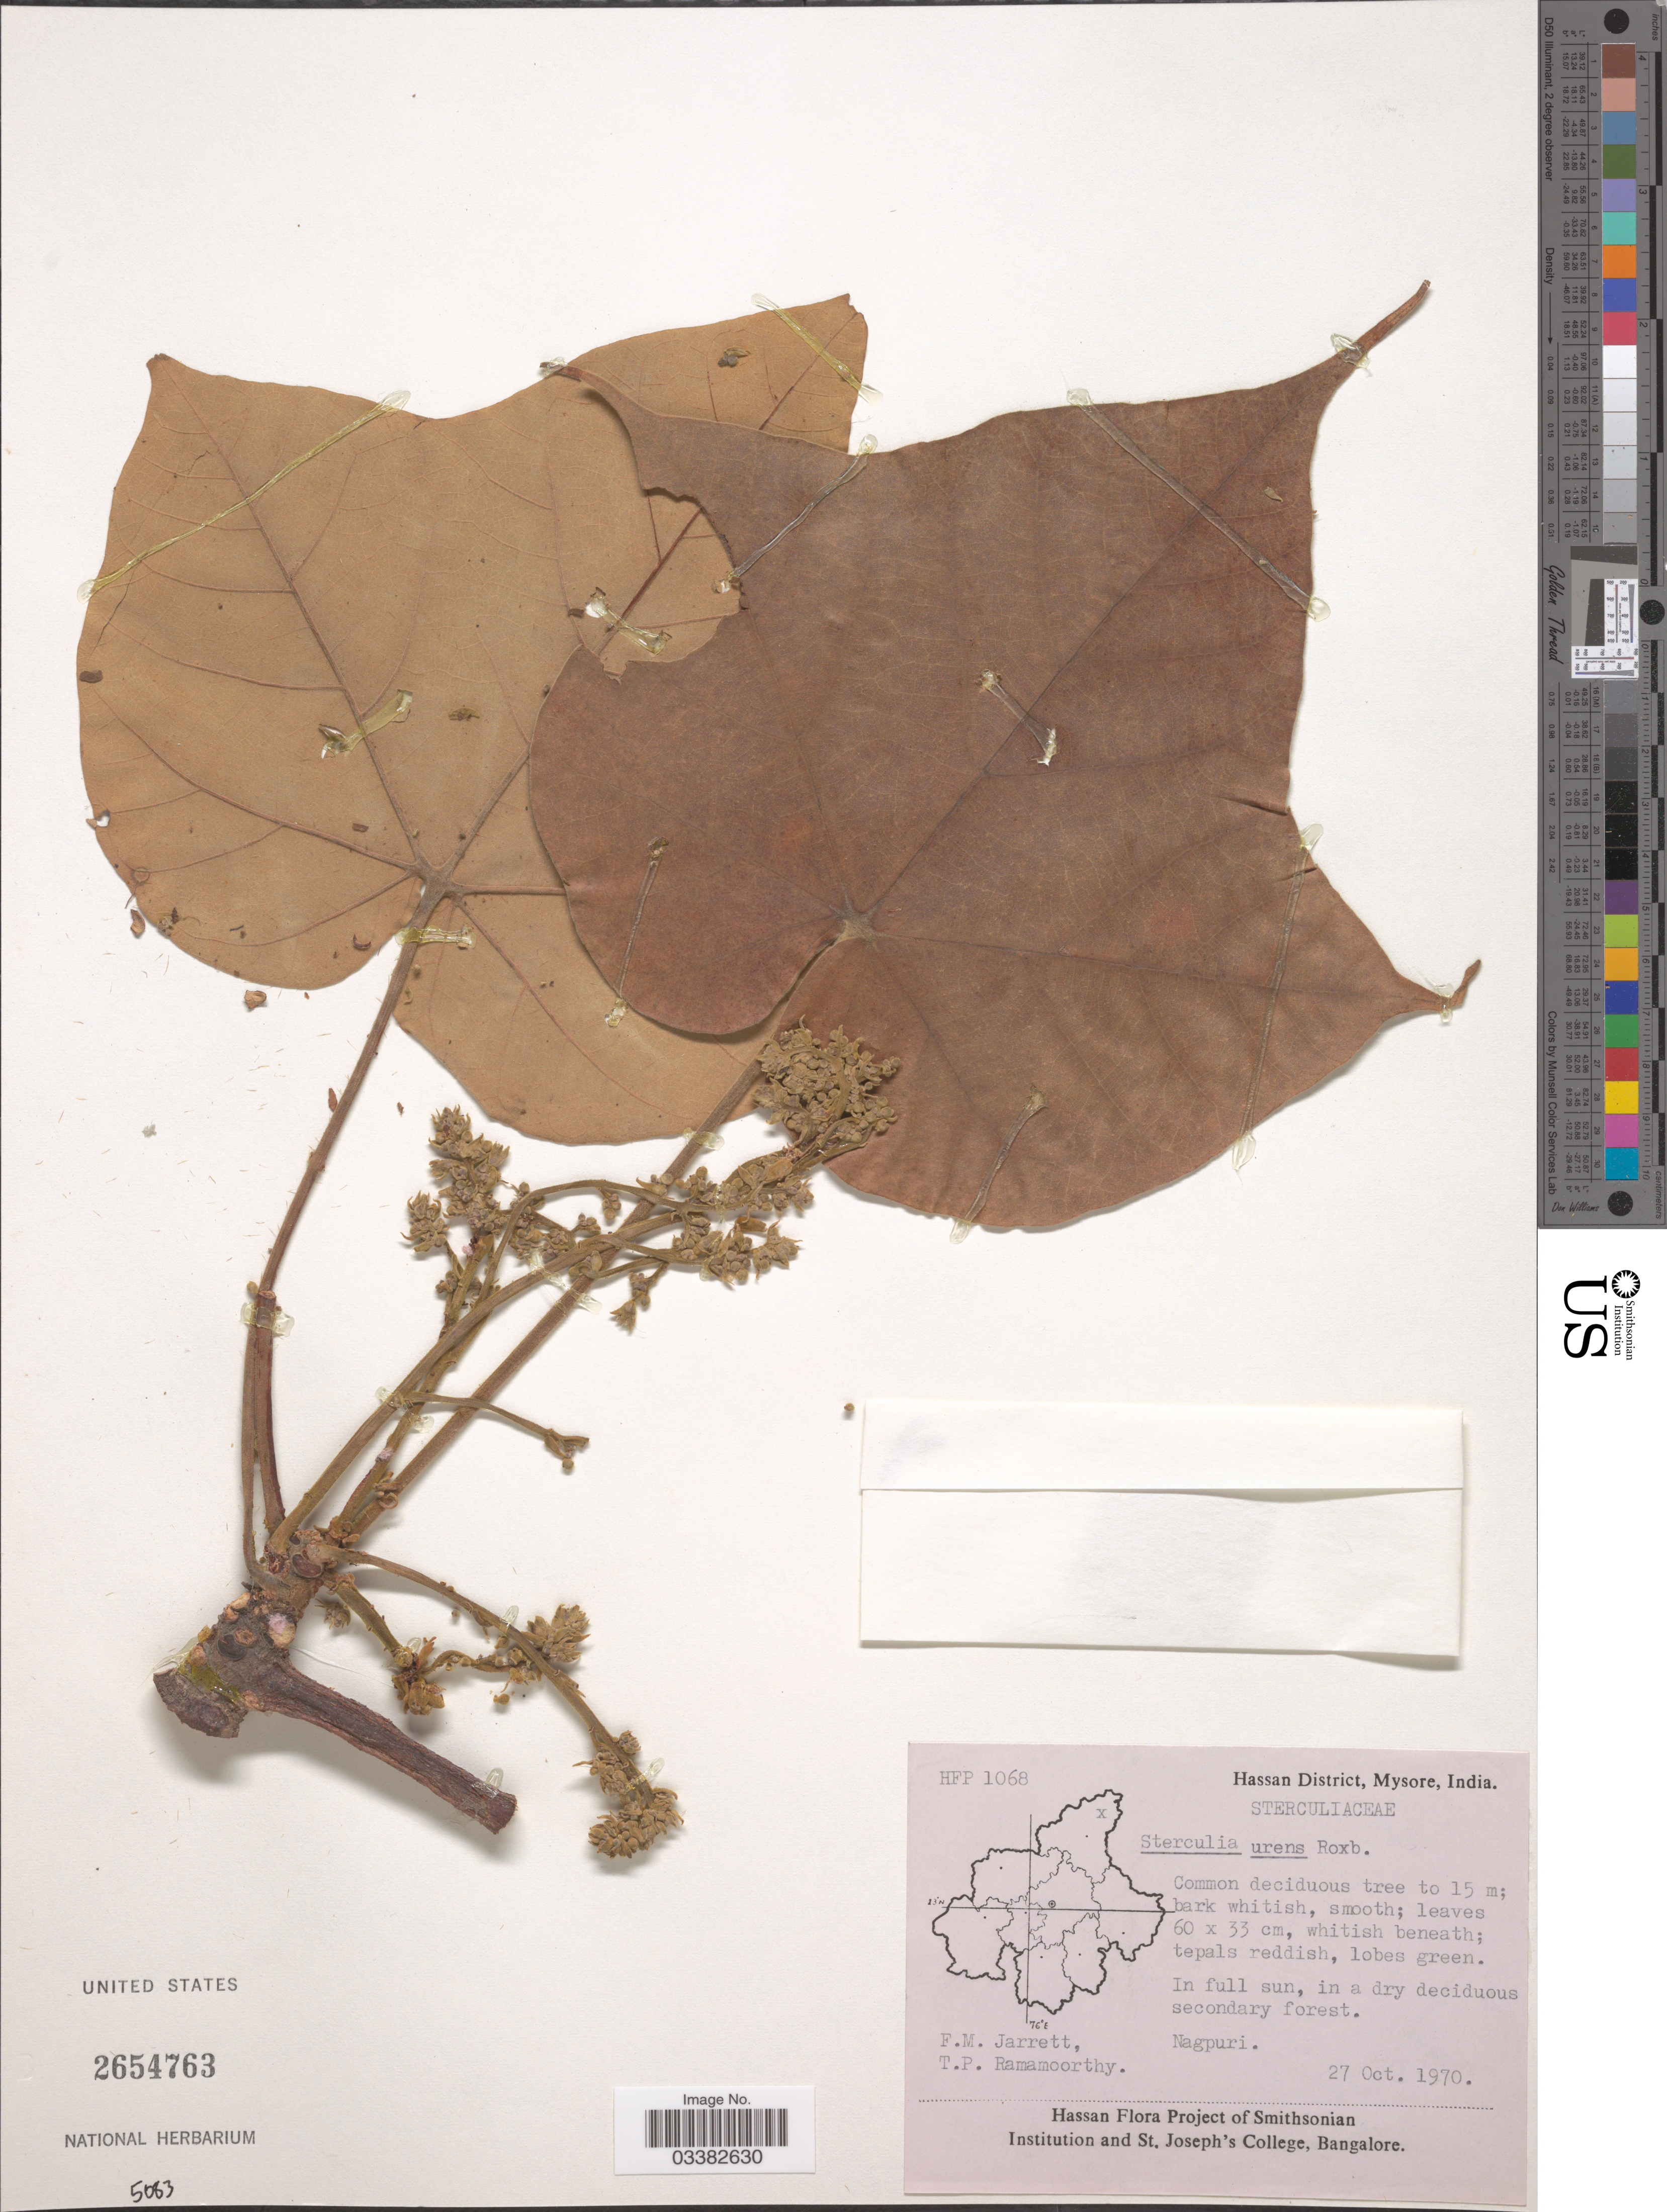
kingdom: Plantae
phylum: Tracheophyta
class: Magnoliopsida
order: Malvales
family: Malvaceae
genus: Sterculia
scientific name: Sterculia urens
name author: Roxb.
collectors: F. M. Jarrett & T. P. Ramamoorthy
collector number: HFP 1068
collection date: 1970-10-27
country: India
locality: Hassan District, Mysore. Nagpuri.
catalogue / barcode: US 2654763